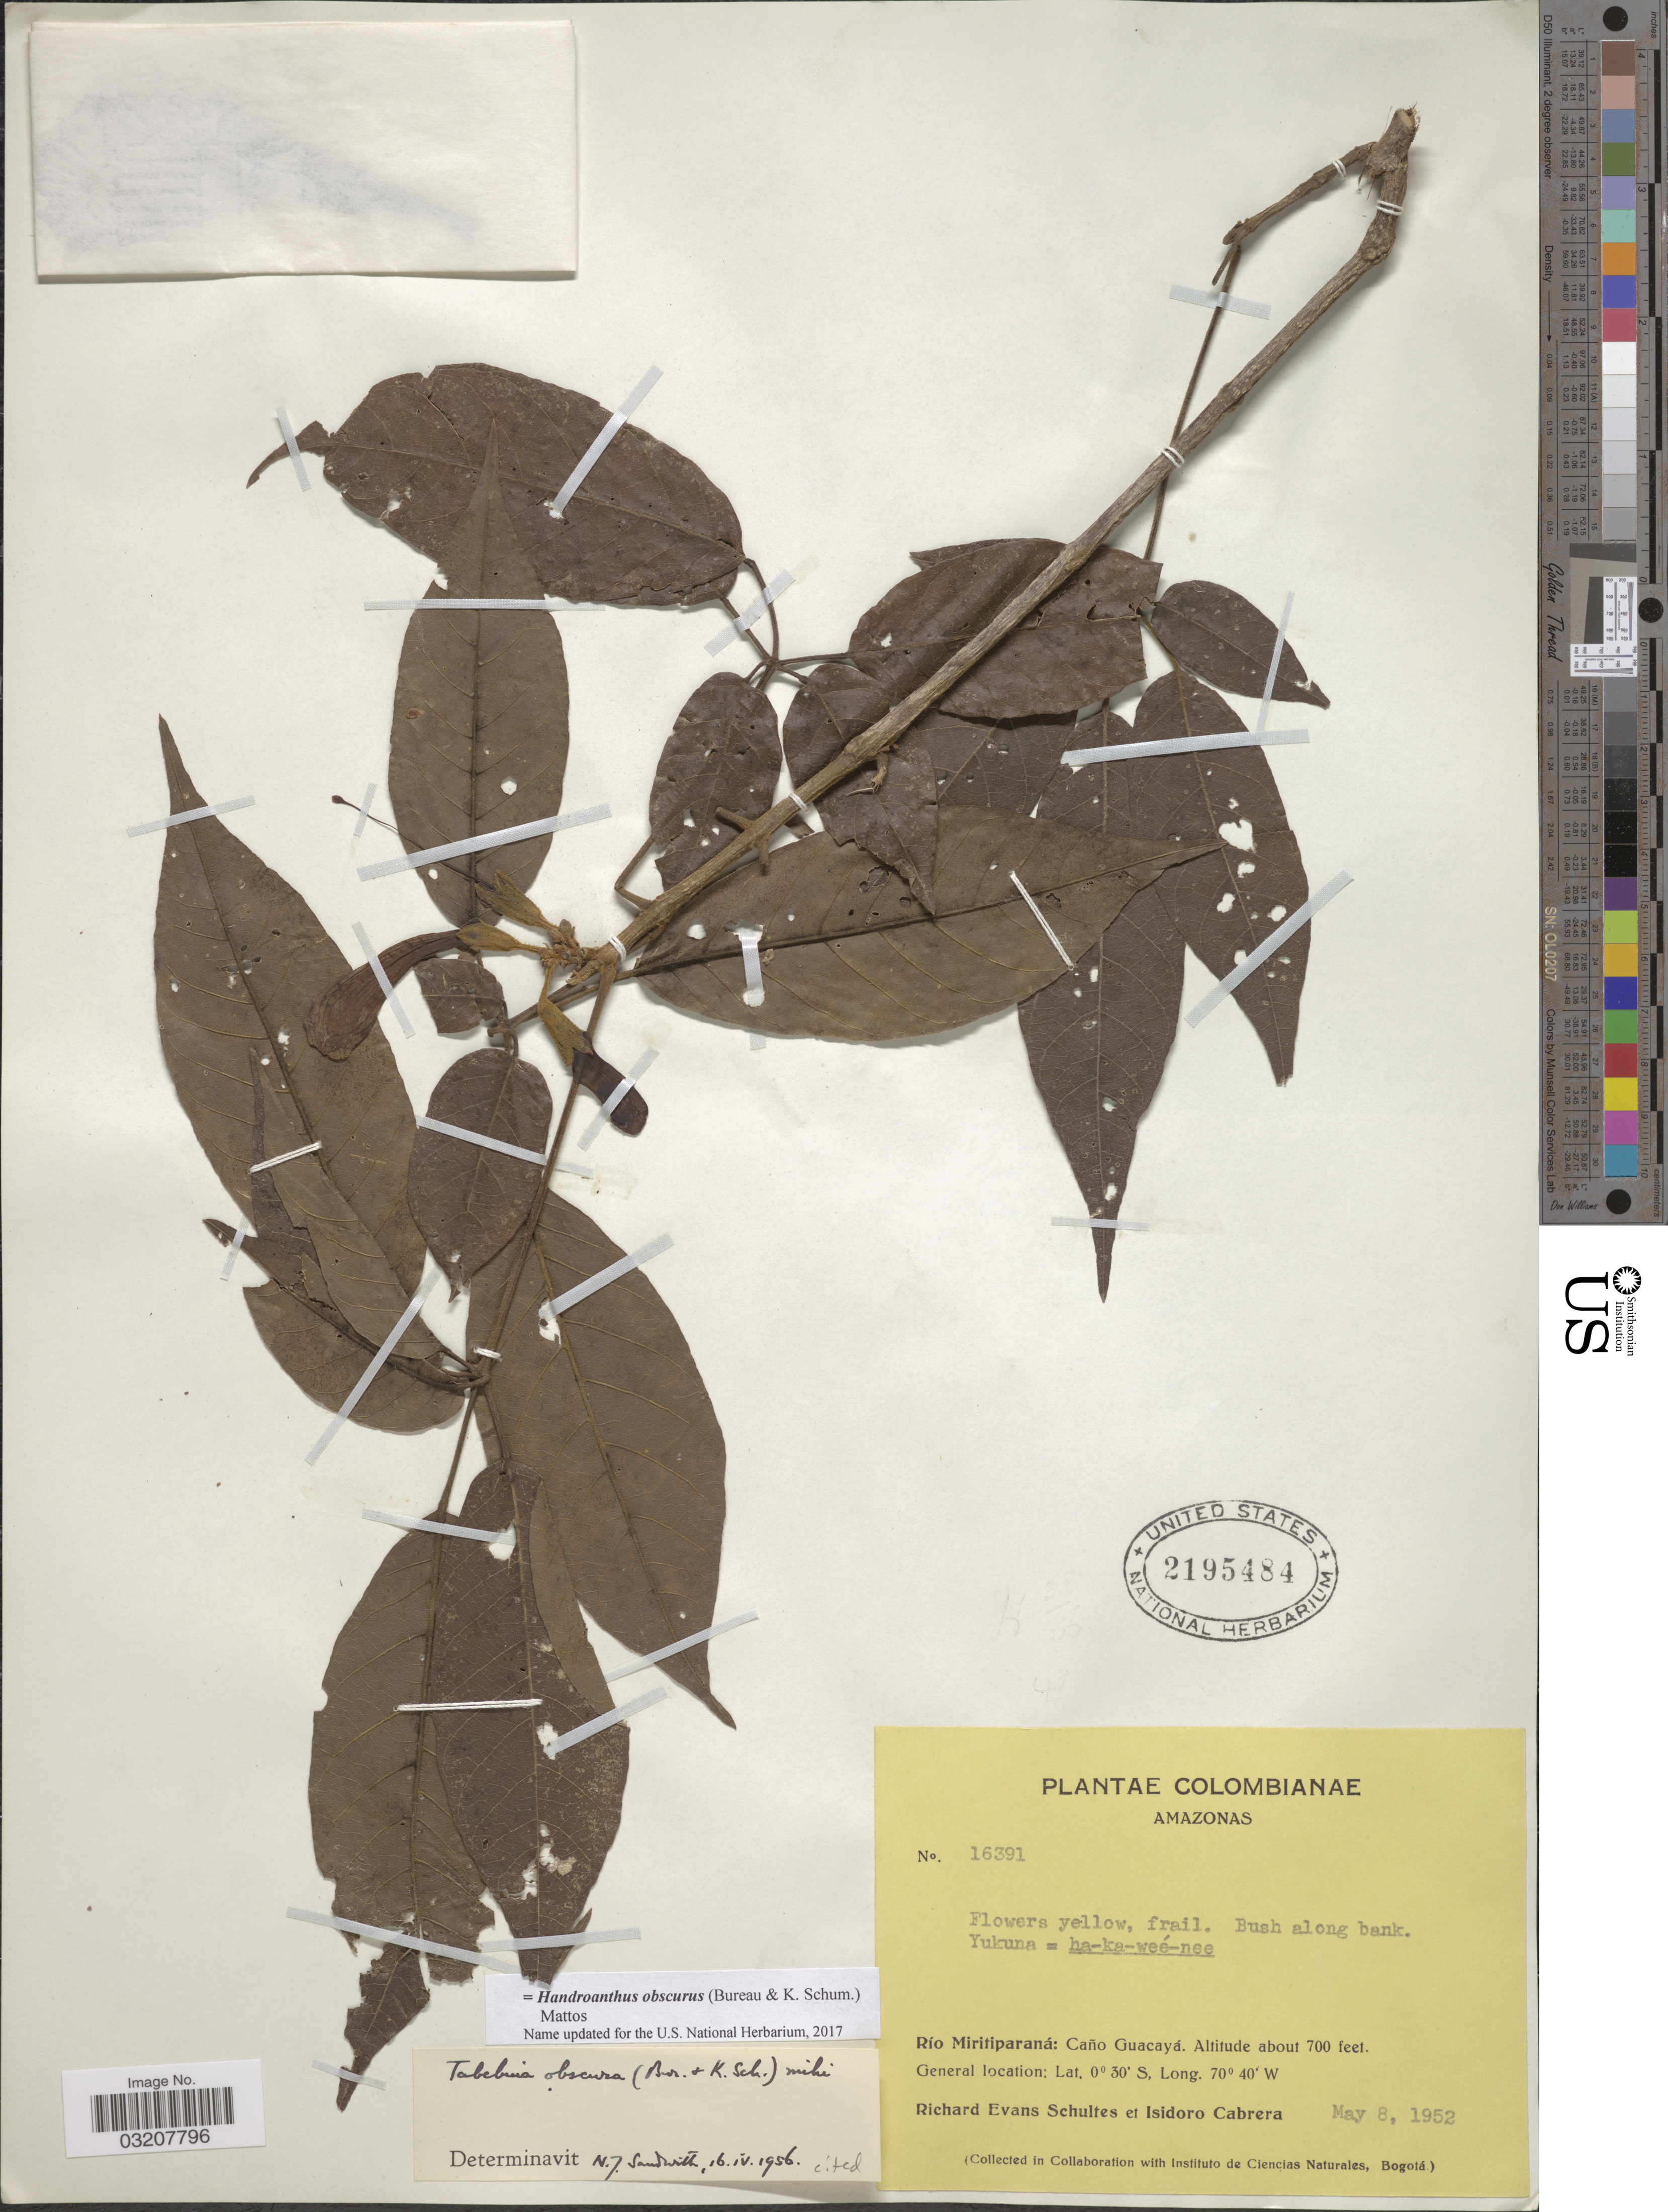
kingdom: Plantae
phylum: Tracheophyta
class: Magnoliopsida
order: Lamiales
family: Bignoniaceae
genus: Handroanthus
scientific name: Handroanthus obscurus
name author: (Bureau ex K. Schum.) Mattos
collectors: R. E. Schultes & I. Cabrera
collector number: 16391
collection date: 1952-05-08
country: Colombia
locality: Río Miritiparaná: Caño Guacayá.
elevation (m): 213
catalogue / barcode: US 2195484